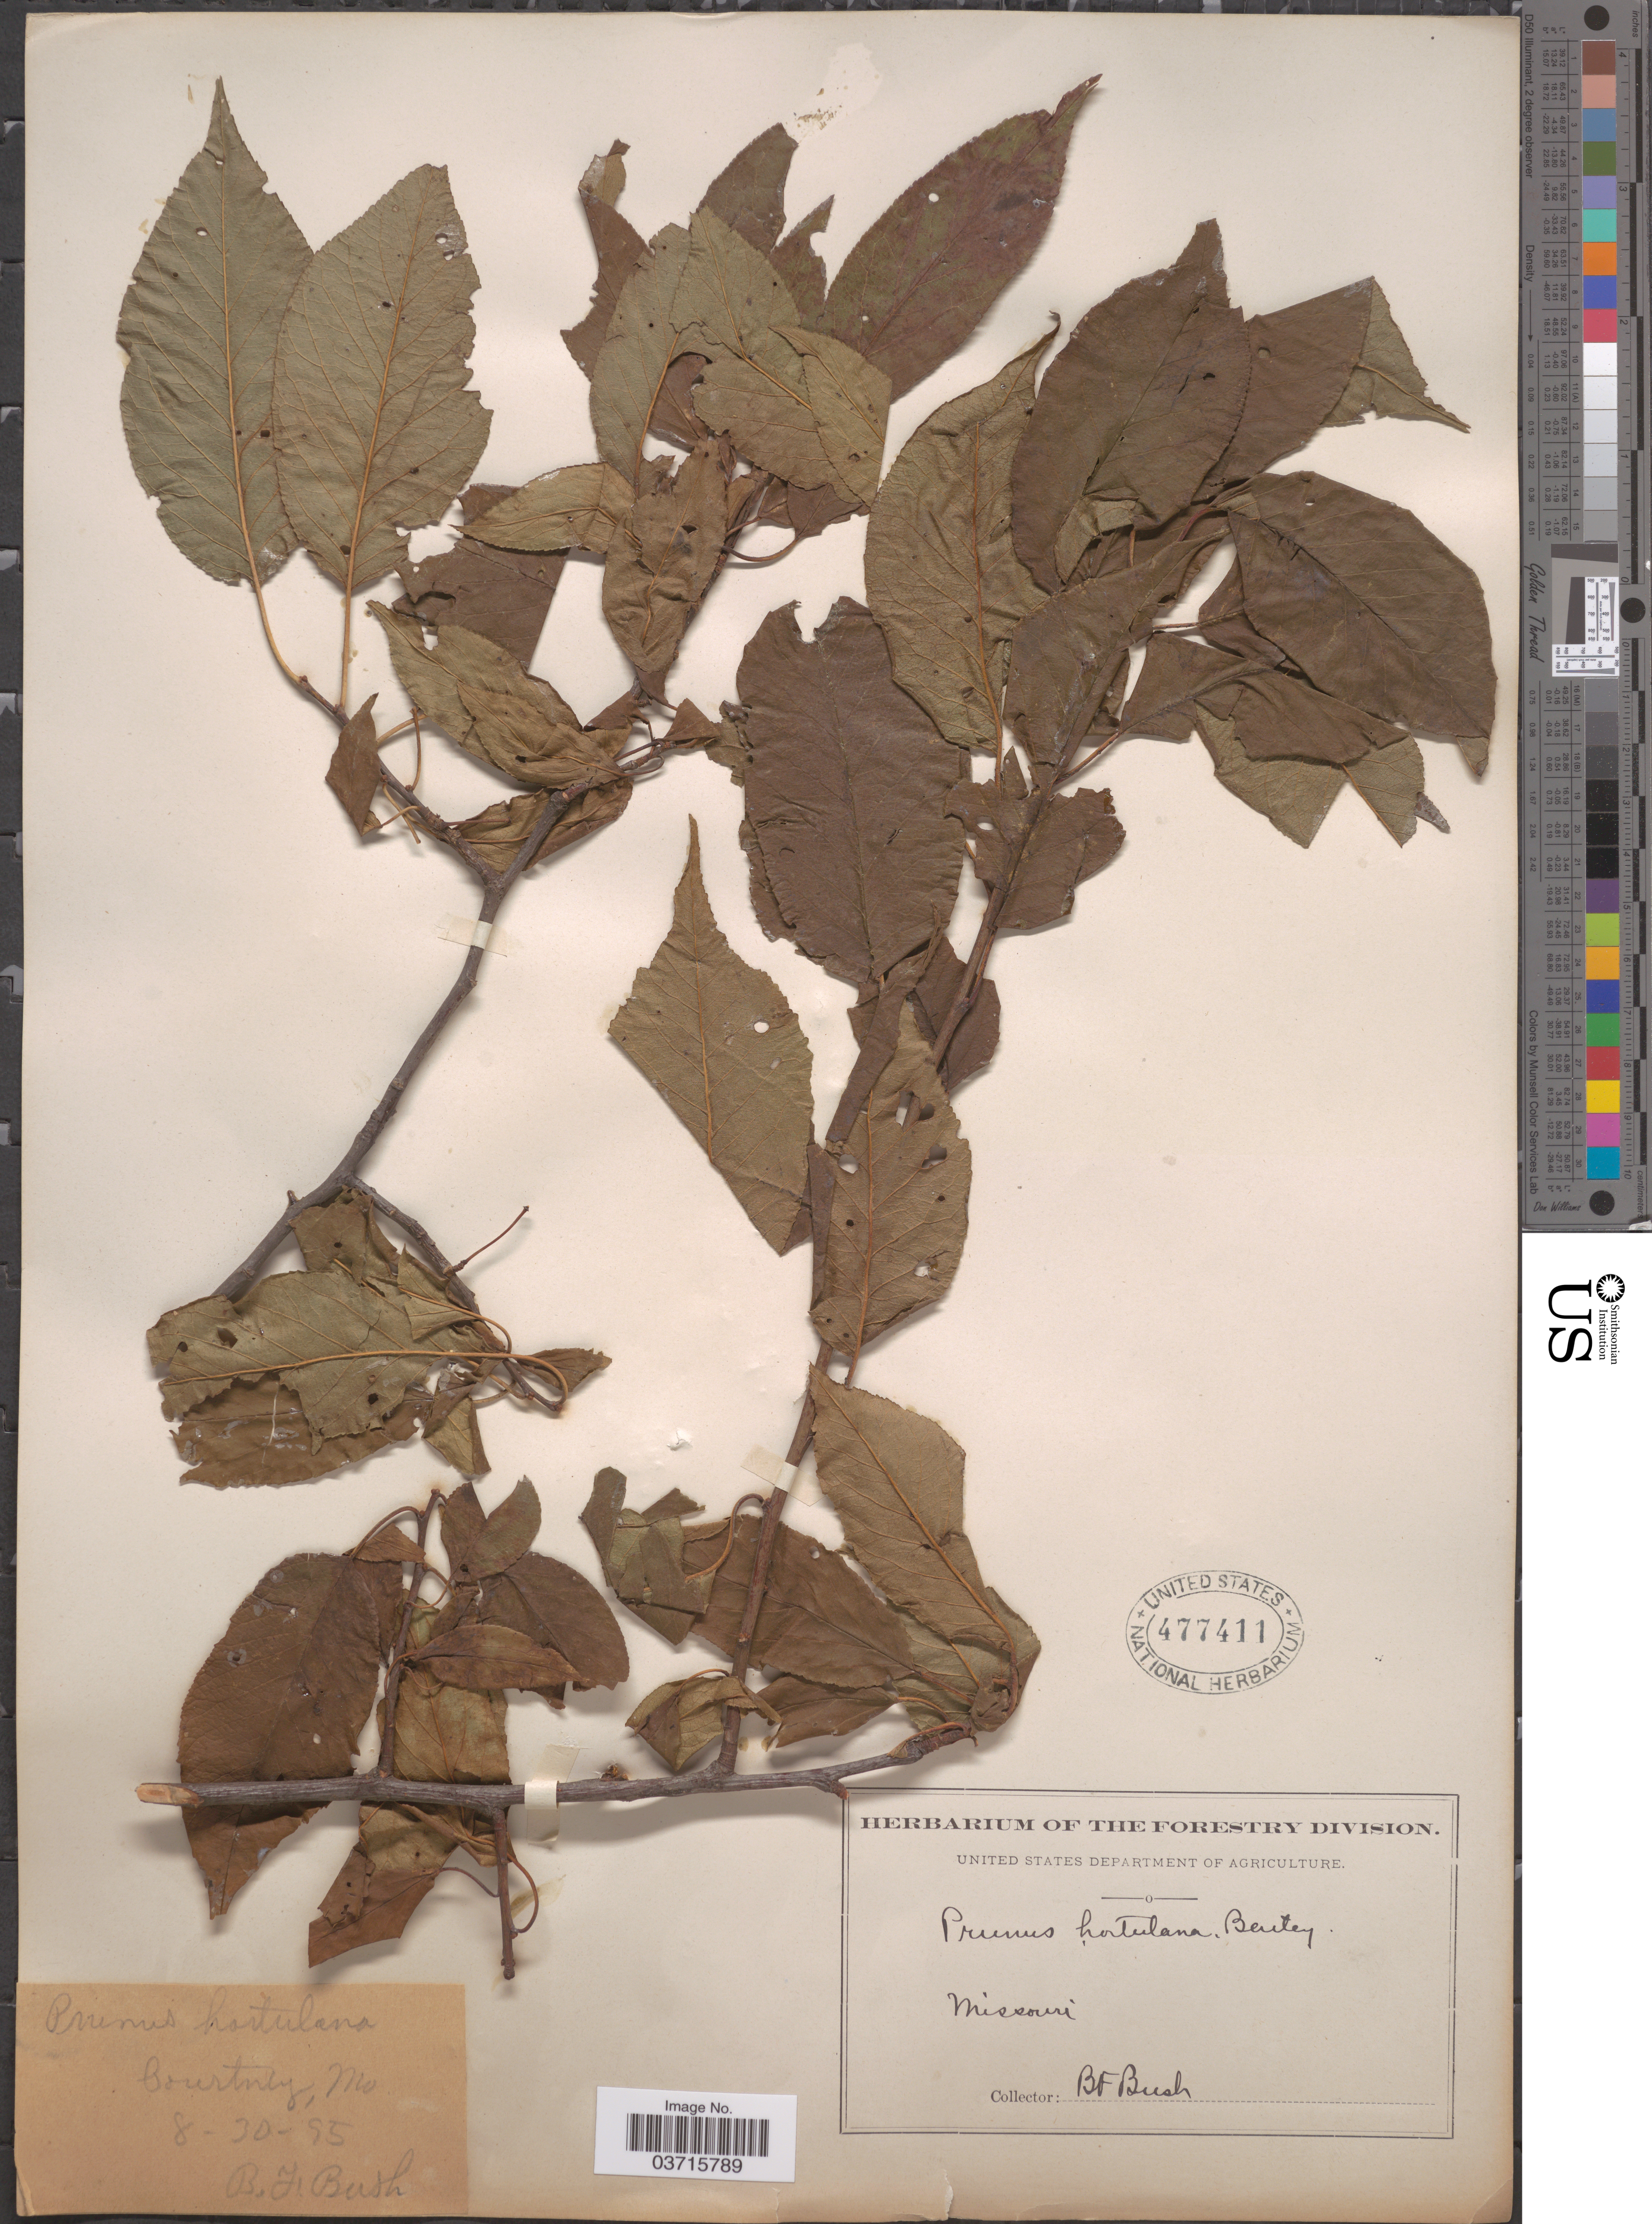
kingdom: Plantae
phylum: Tracheophyta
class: Magnoliopsida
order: Rosales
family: Rosaceae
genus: Prunus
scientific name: Prunus hortulana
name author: L.H. Bailey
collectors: B. F. Bush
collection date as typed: Transcribed d/m/y: 30/8/95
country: United States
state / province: Missouri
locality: Courtney.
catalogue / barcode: US 477411